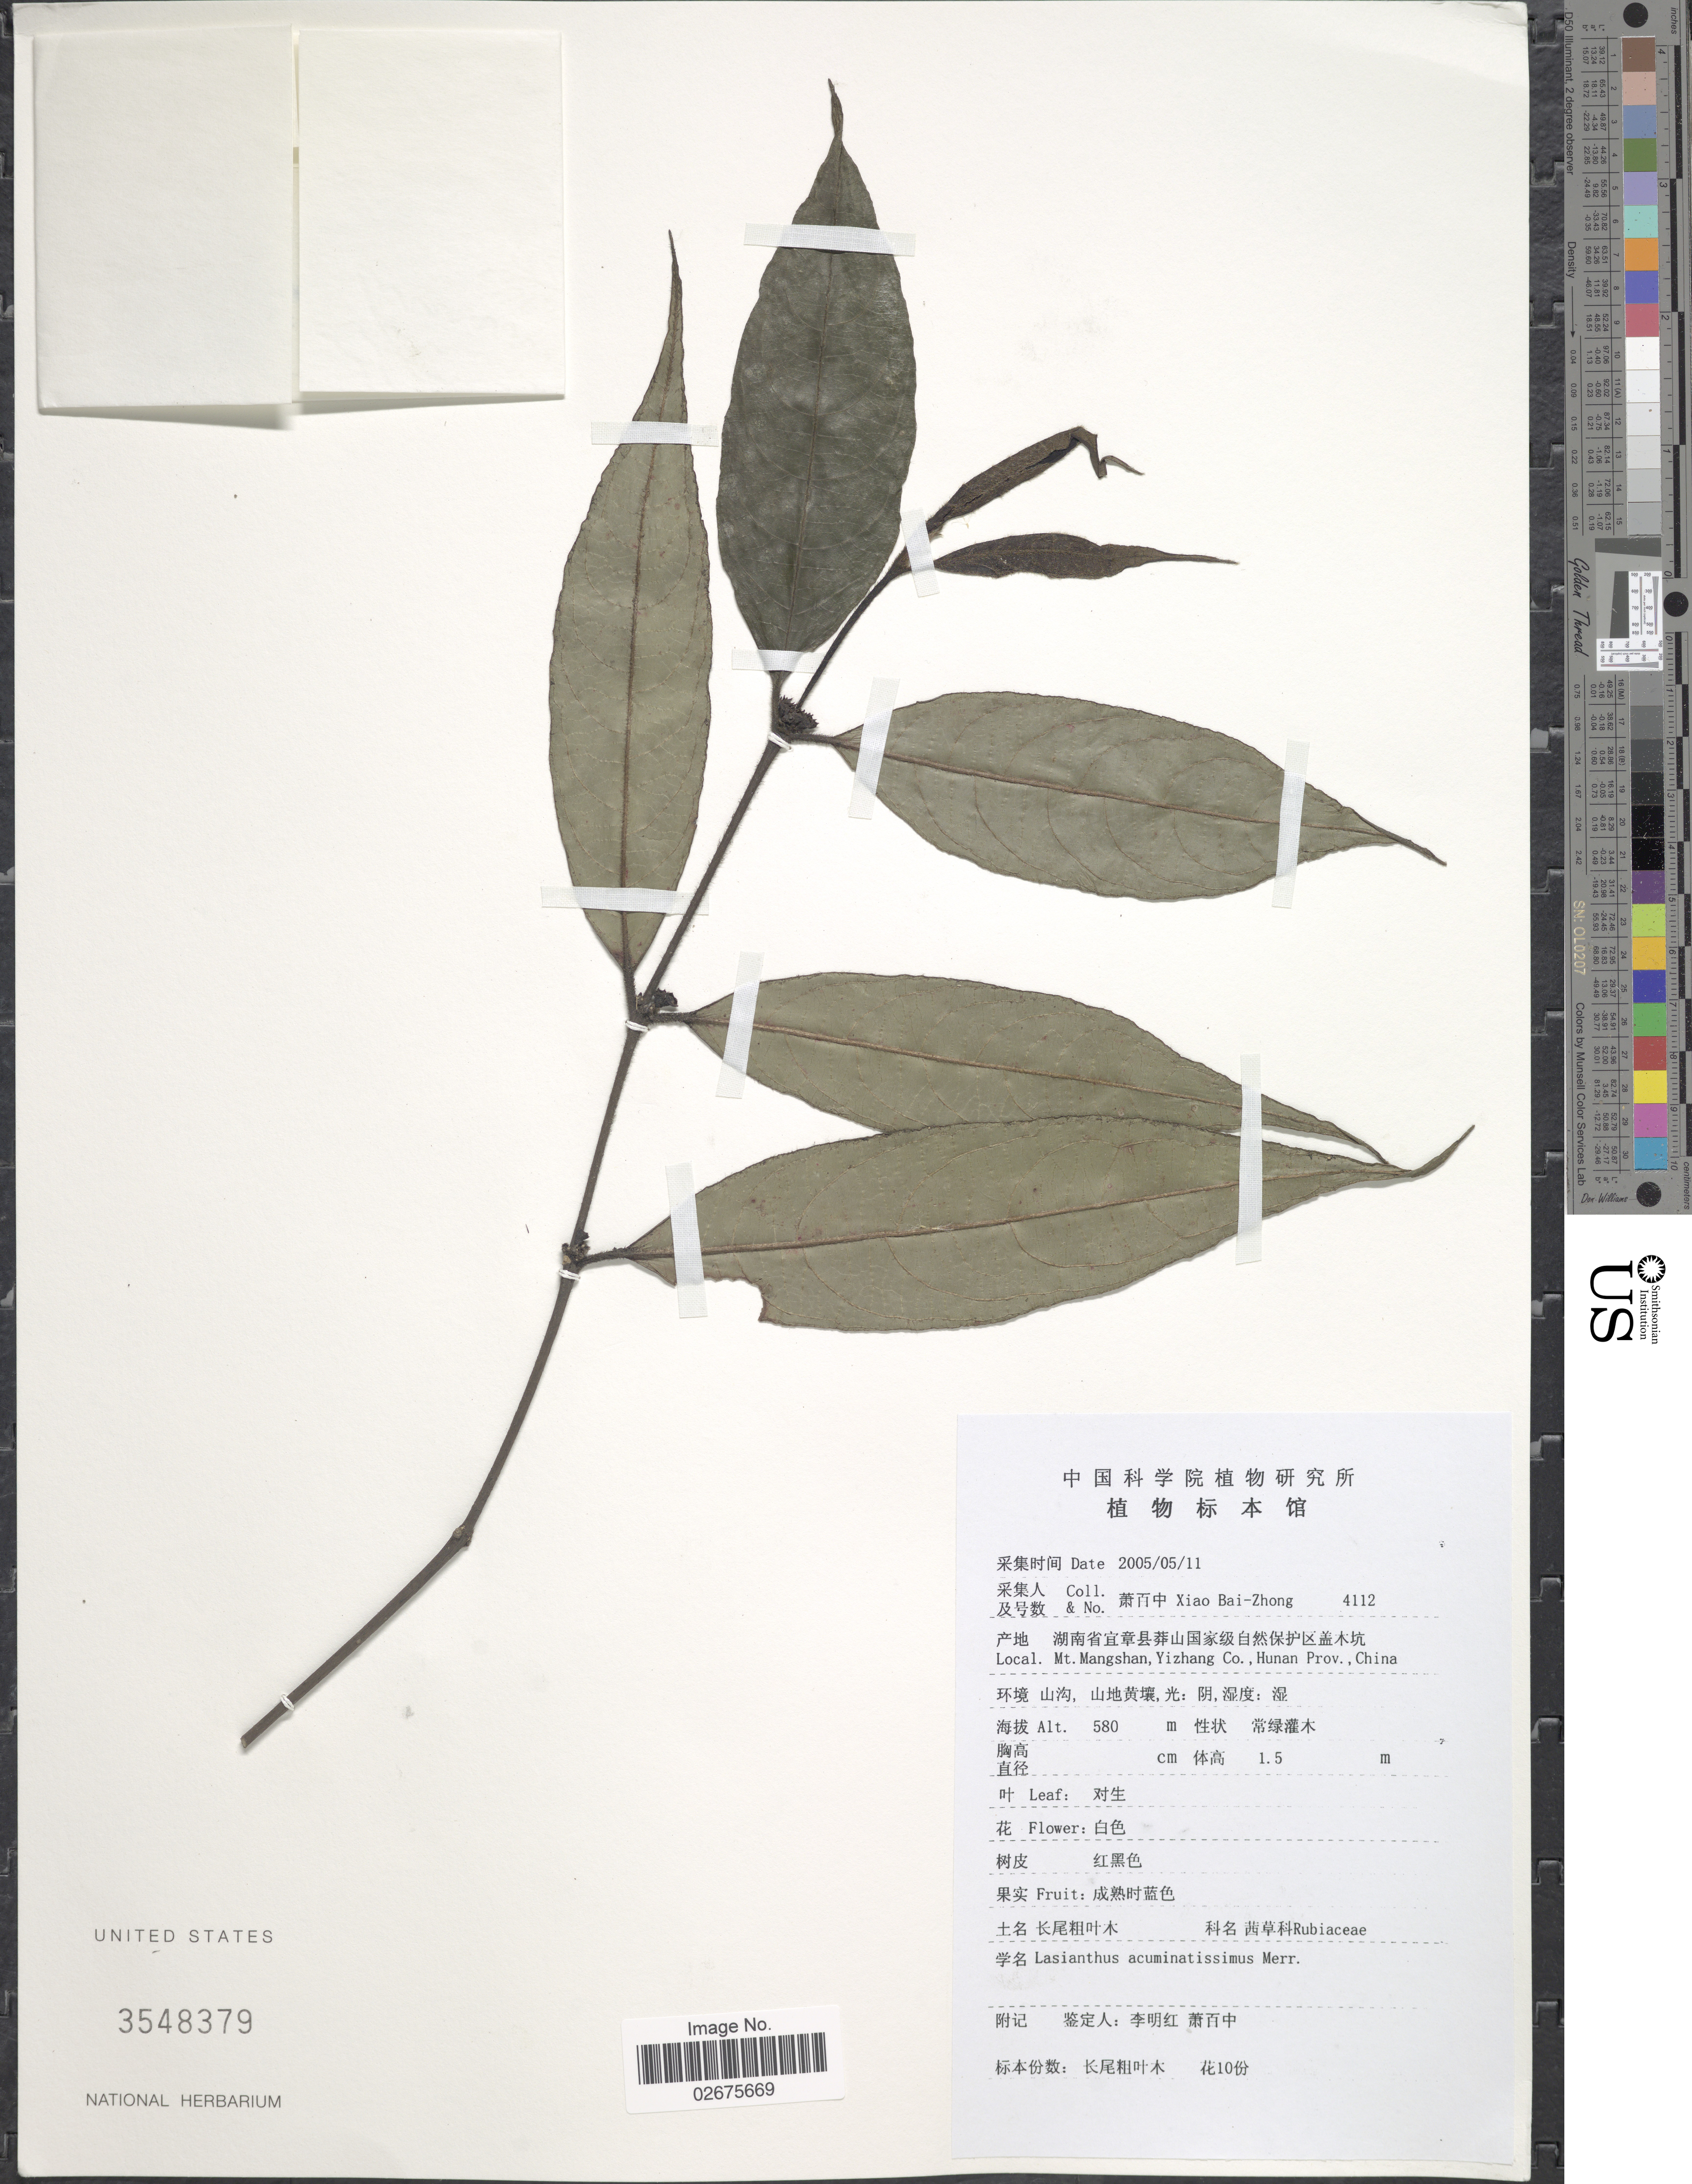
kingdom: Plantae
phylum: Tracheophyta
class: Magnoliopsida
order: Gentianales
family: Rubiaceae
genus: Lasianthus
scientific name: Lasianthus acuminatissimus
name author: Merr.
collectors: B. Z. Xiao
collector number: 4112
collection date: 2005-05-11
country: China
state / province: Hunan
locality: Mt. Mangshan, Yizhang Co.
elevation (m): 580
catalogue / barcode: US 3548379